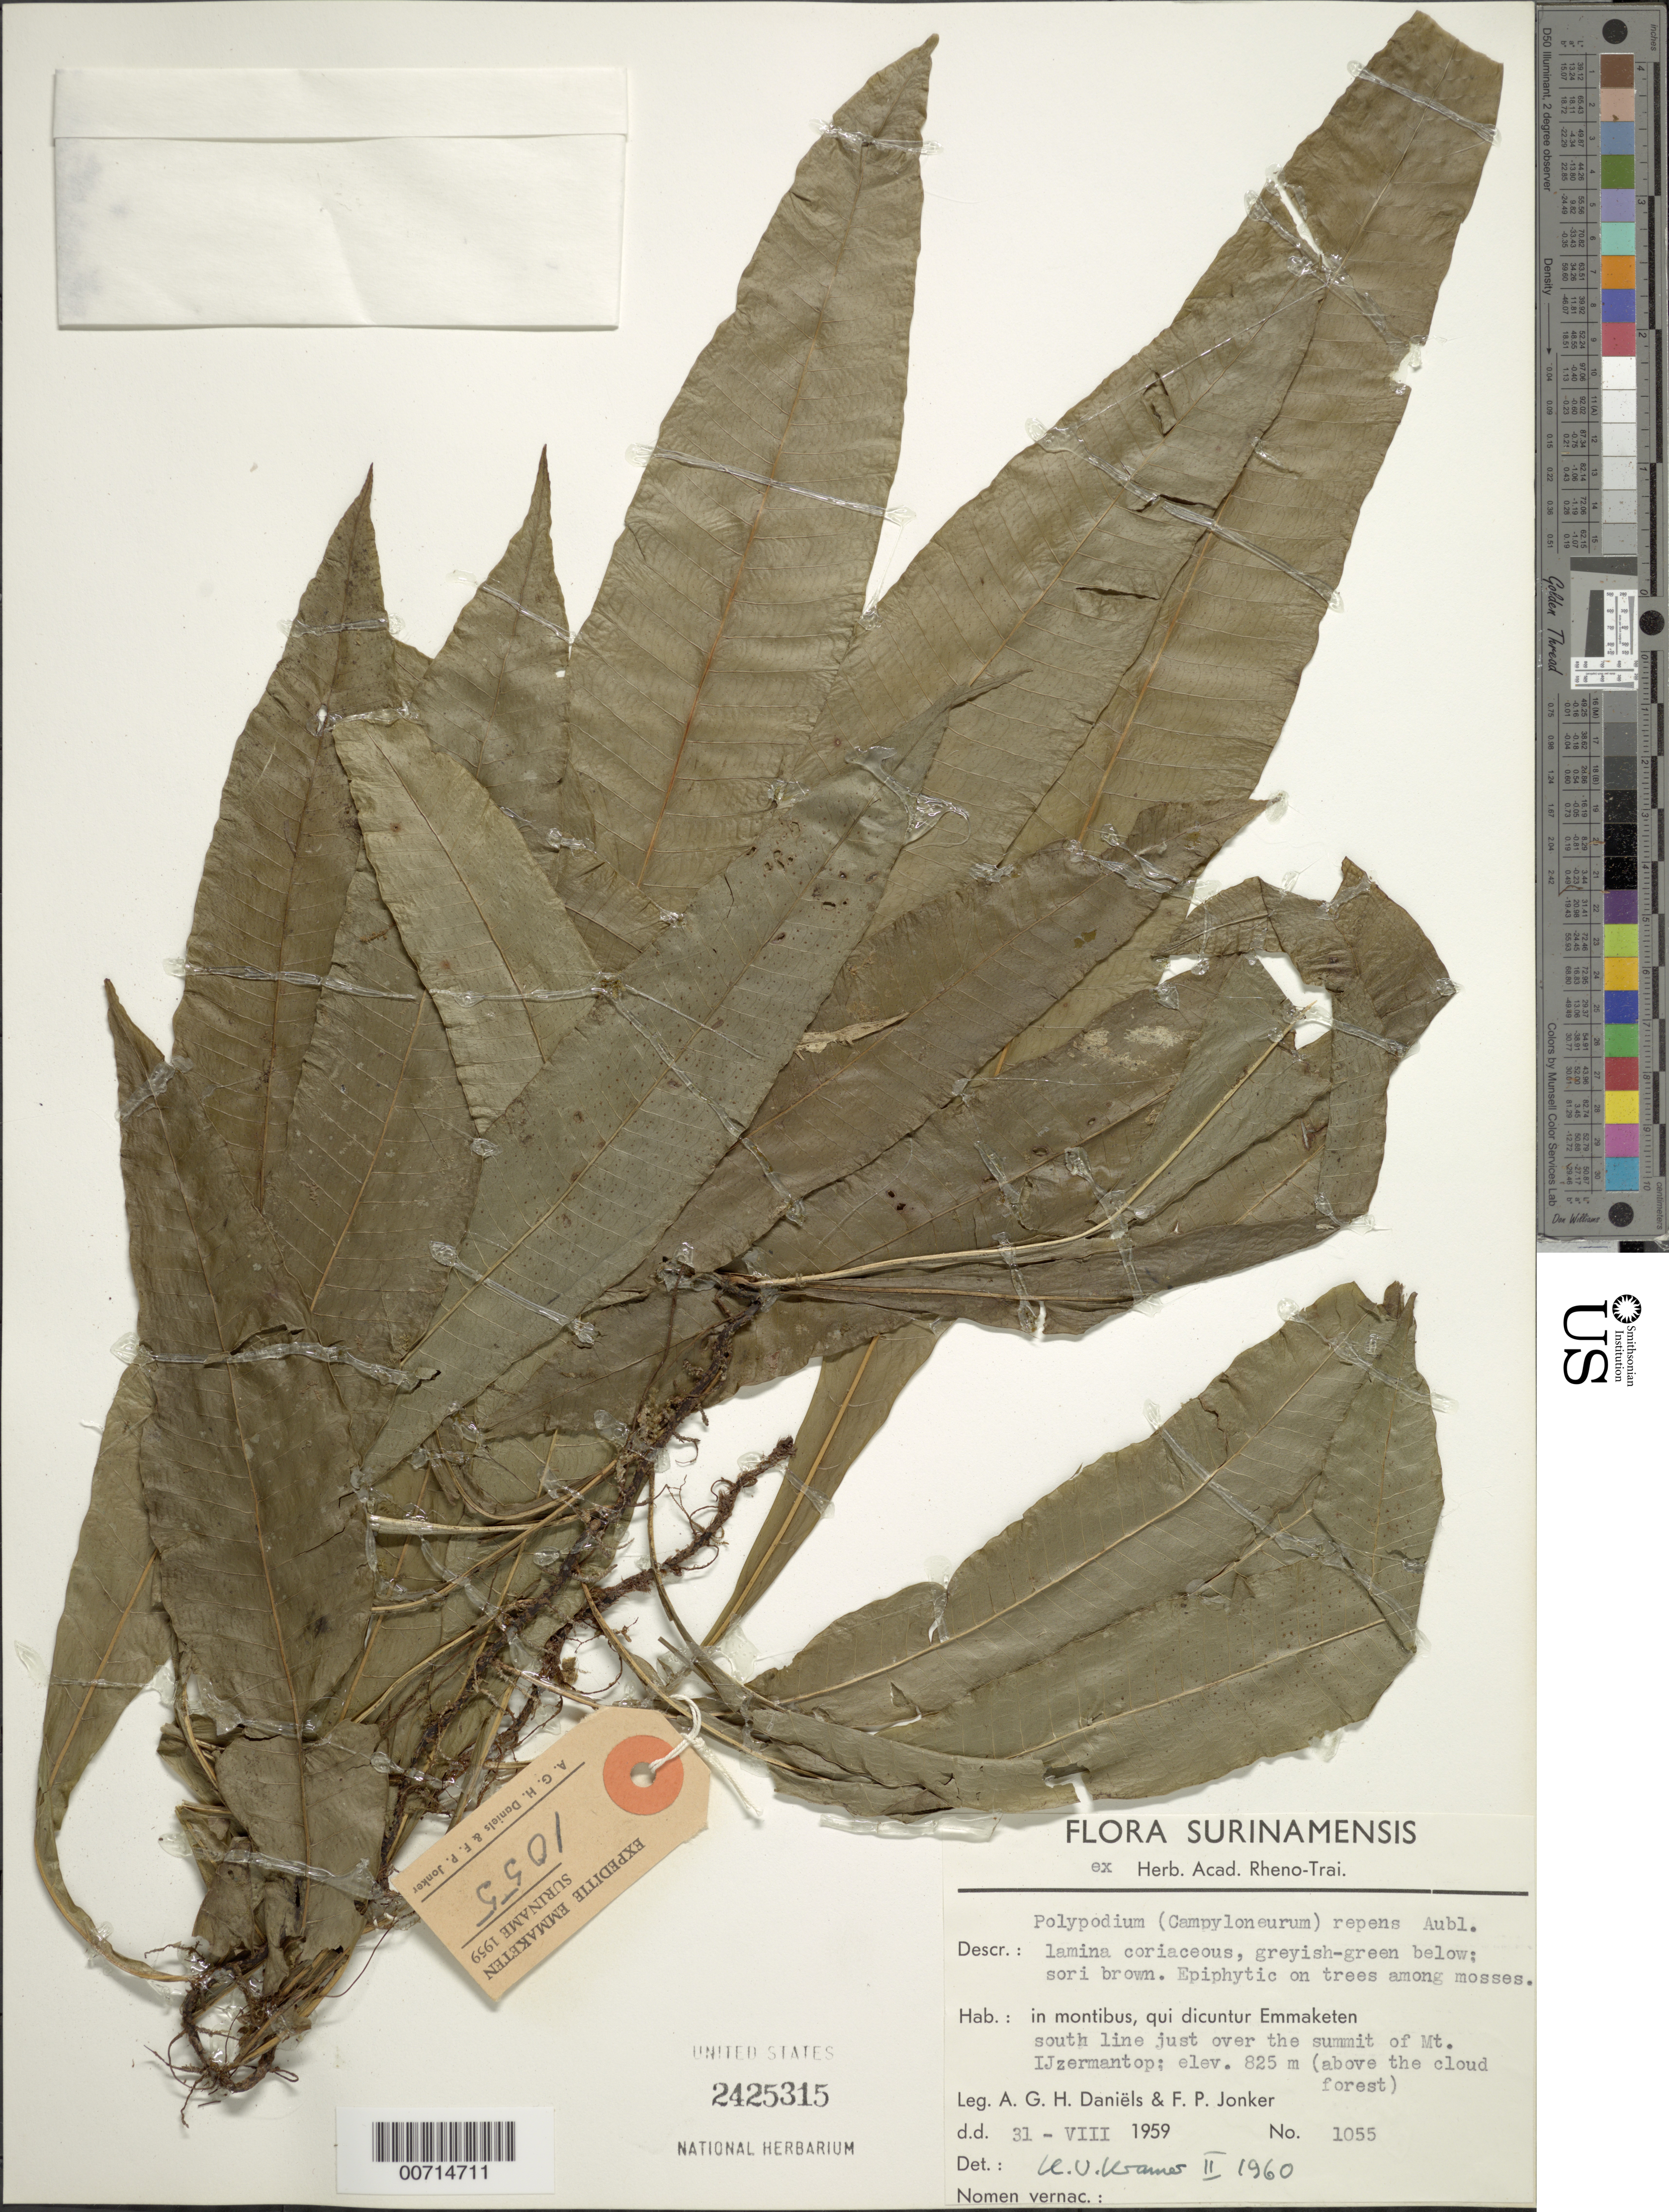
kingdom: Plantae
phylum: Tracheophyta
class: Polypodiopsida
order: Polypodiales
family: Polypodiaceae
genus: Campyloneurum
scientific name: Campyloneurum repens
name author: (Aubl.) C. Presl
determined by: Kramer, K. U.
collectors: A. Daniëls & F. P. Jonker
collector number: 1055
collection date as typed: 31-Aug-59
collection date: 1959-08-31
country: Suriname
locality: Emmaketen, summit of Mt. Ijzermantop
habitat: Above cloud forest, on trees among mosses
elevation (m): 825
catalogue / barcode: US 2425315